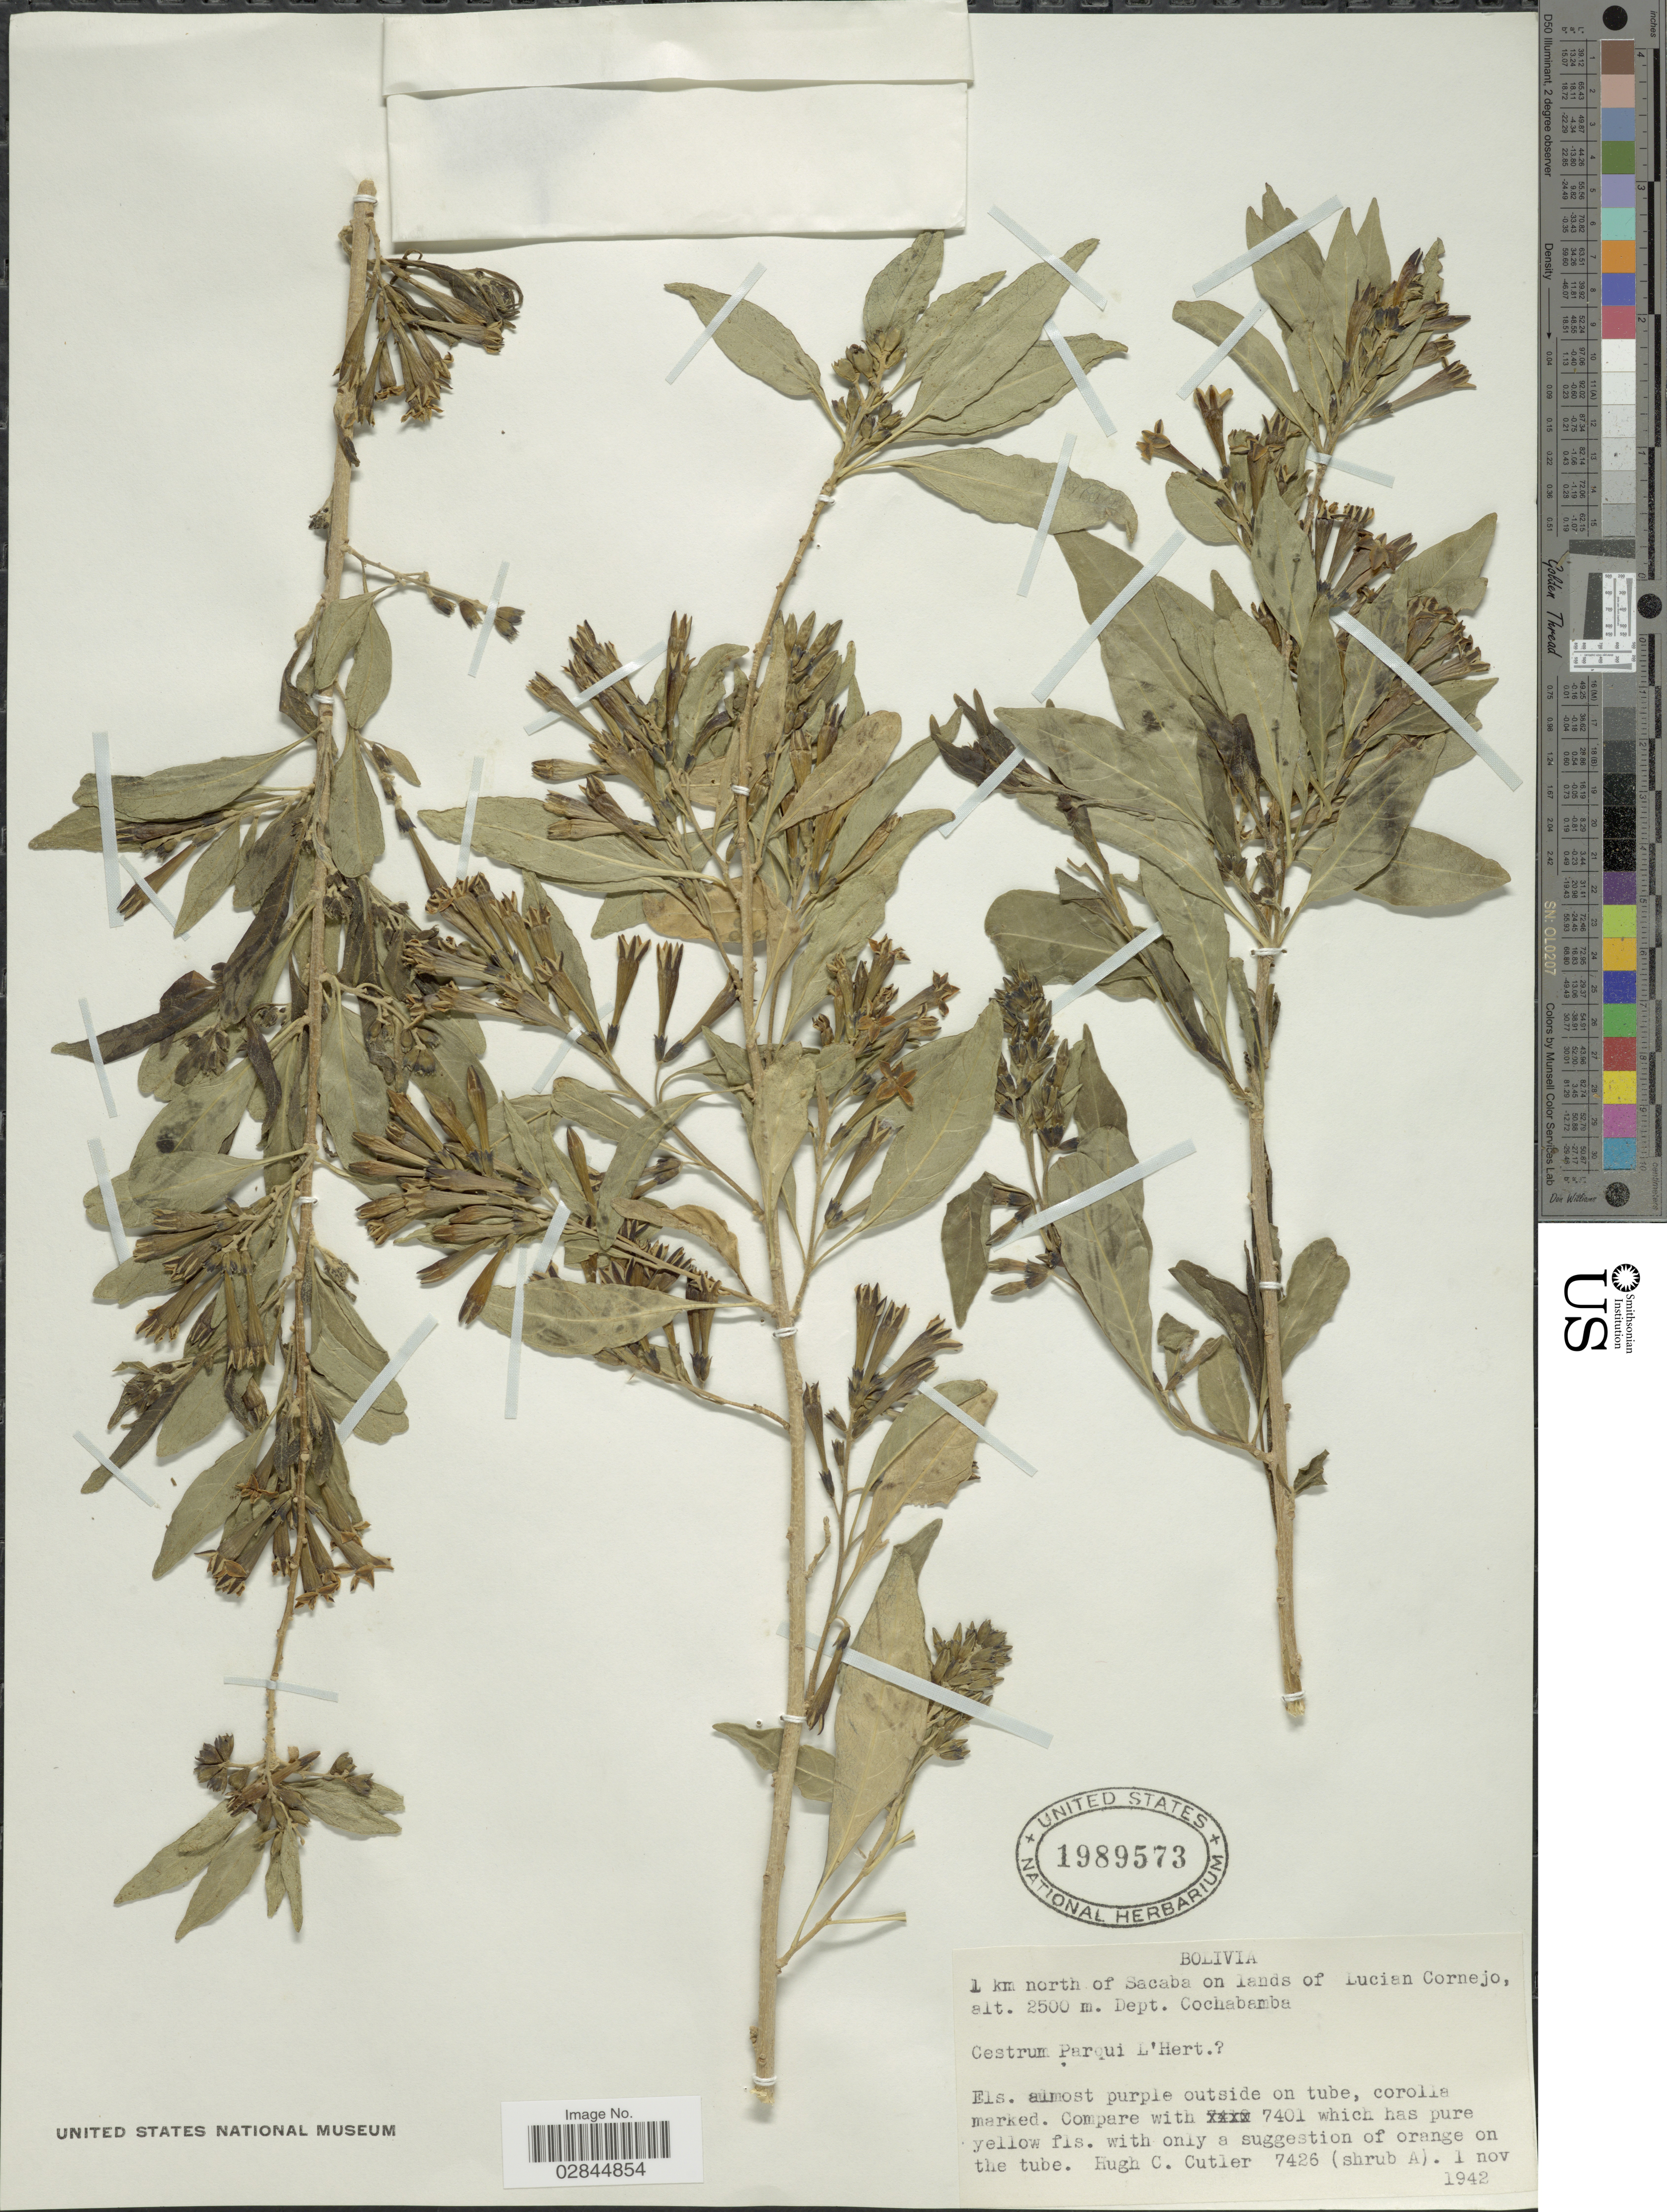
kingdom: Plantae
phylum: Tracheophyta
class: Magnoliopsida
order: Solanales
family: Solanaceae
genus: Cestrum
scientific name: Cestrum parqui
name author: L'Hér.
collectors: H. C. Cutler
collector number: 7426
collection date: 1942-11-01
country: Bolivia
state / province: Cochabamba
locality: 1 km north of Sacaba on lands of Lucian Cornejo. Dept. Cochabamba.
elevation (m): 2500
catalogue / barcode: US 1989573